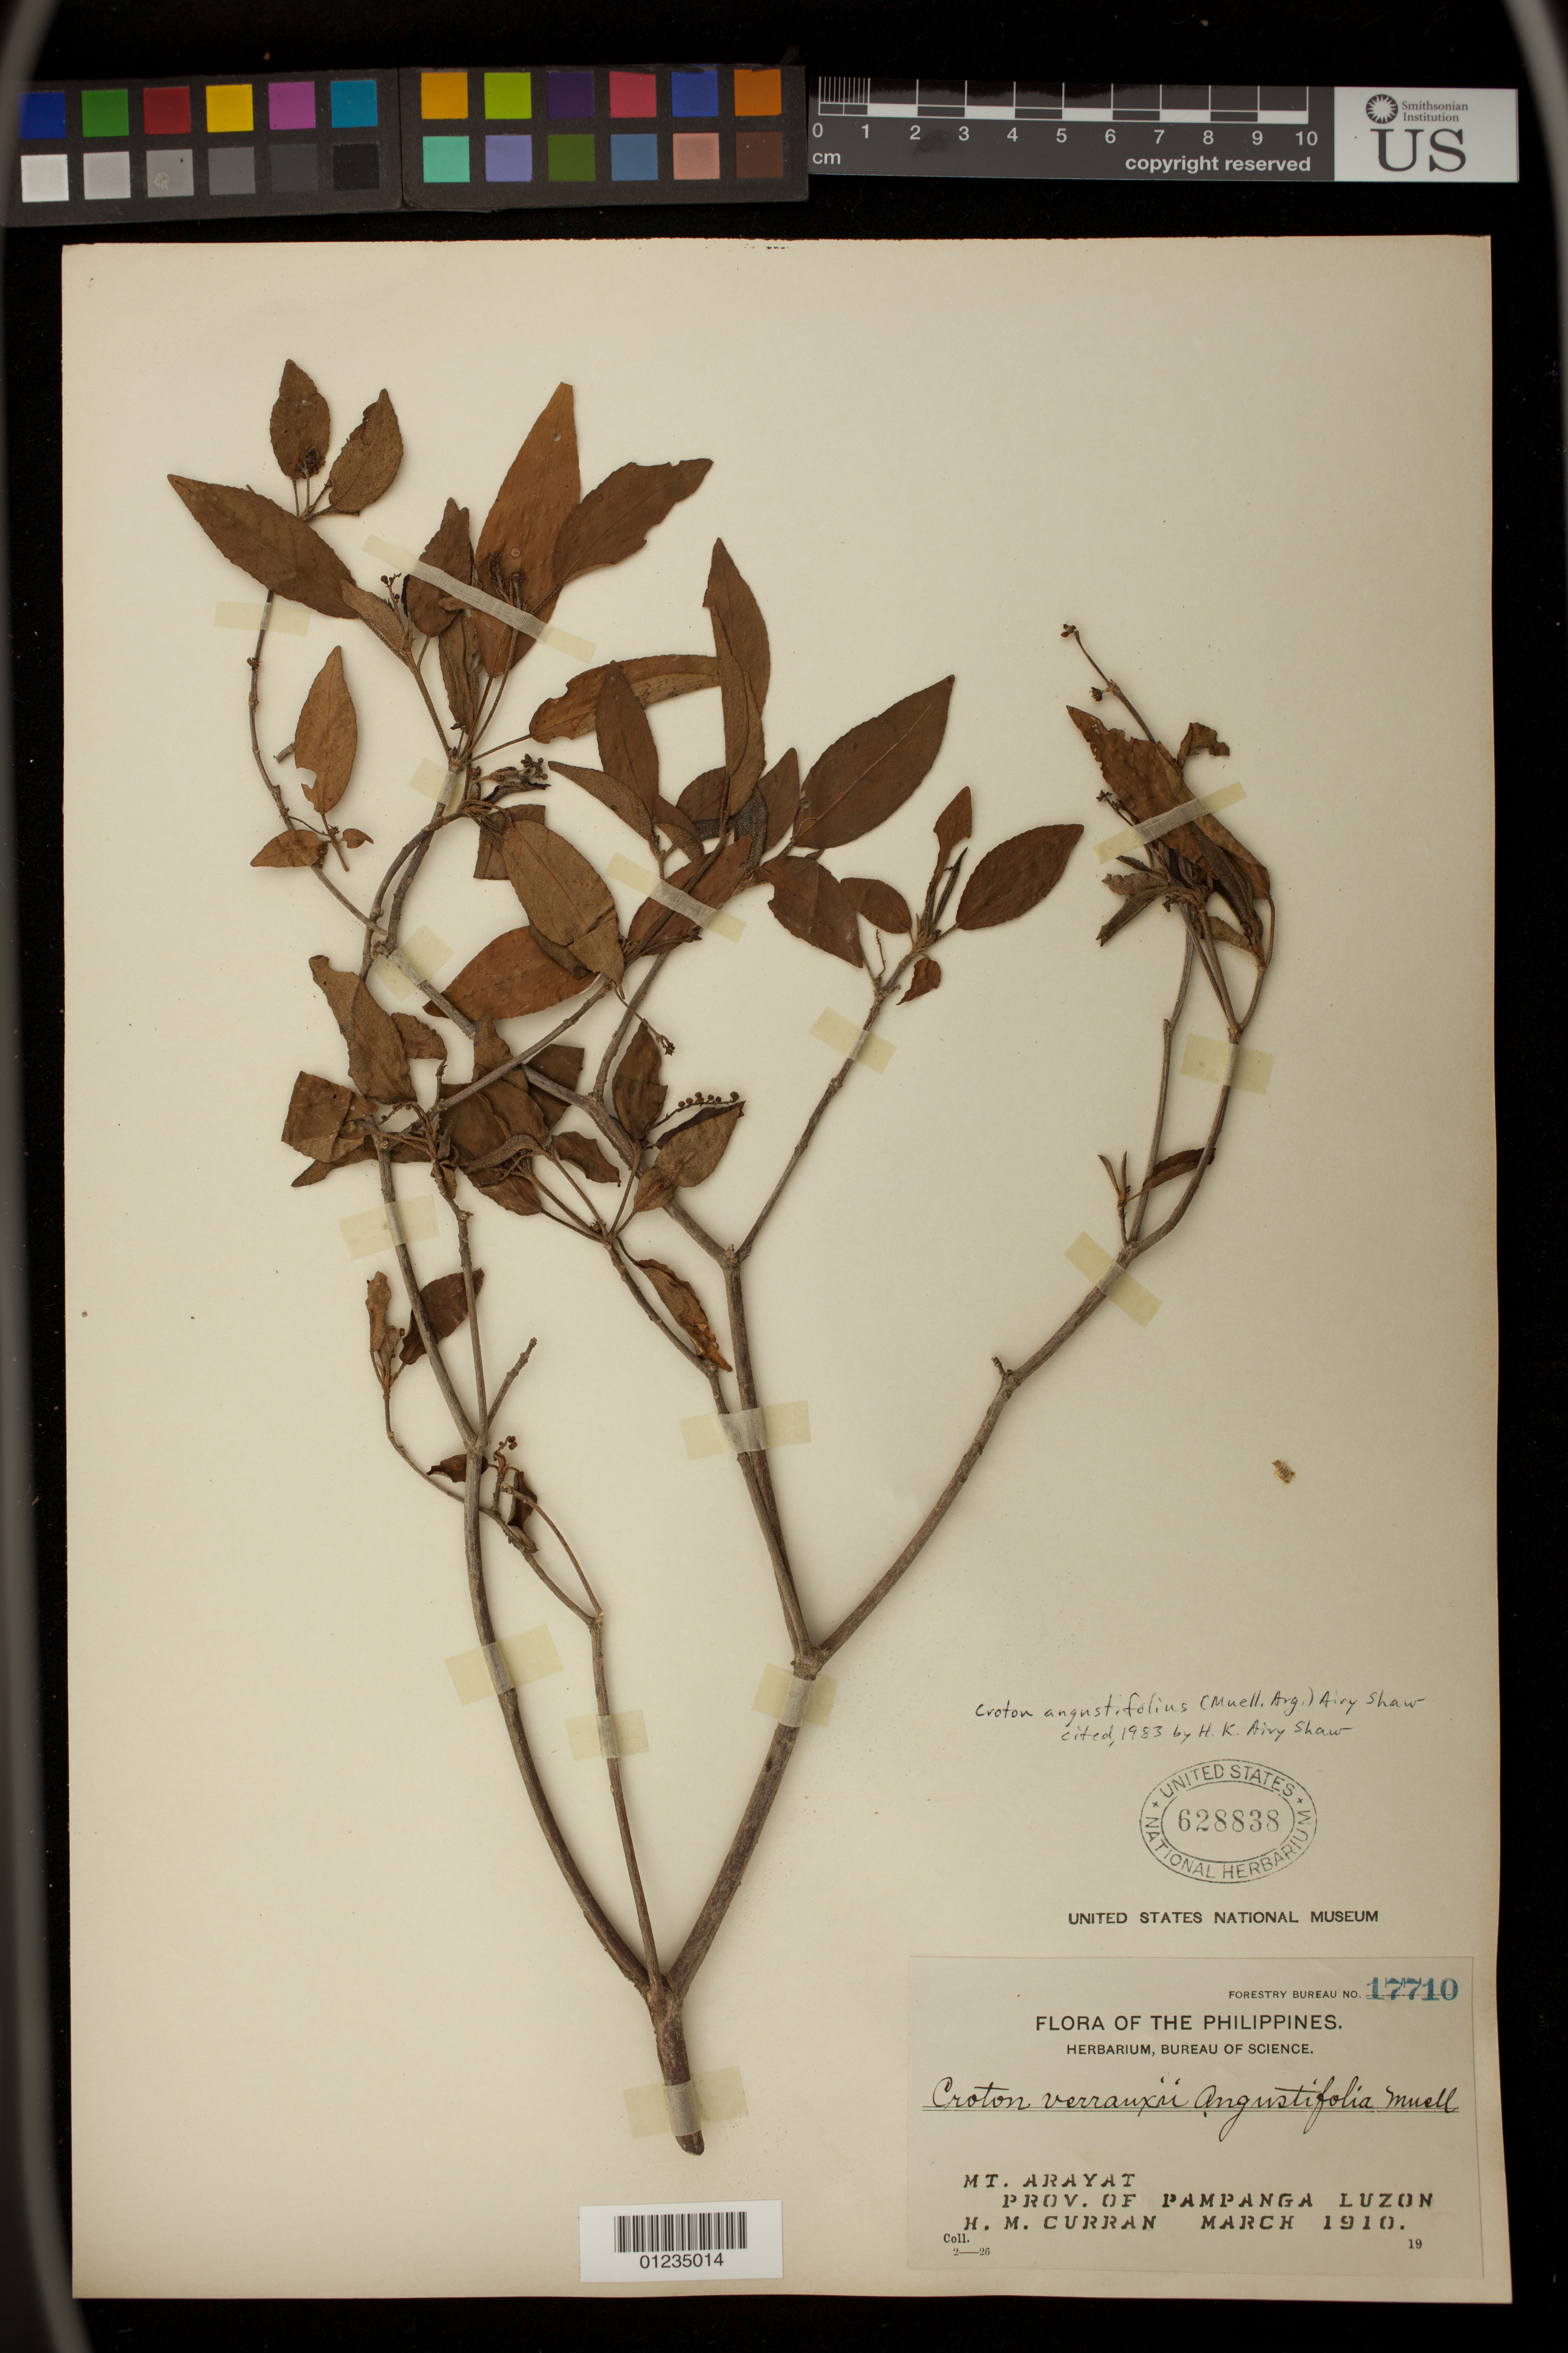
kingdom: Plantae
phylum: Tracheophyta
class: Magnoliopsida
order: Malpighiales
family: Euphorbiaceae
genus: Croton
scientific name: Croton rectipilus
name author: Croizat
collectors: H. M. Curran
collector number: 17710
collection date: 1910-03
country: Philippines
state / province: Central Luzon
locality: Mt. Arayat, Pampanga Luzon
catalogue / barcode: US 628838